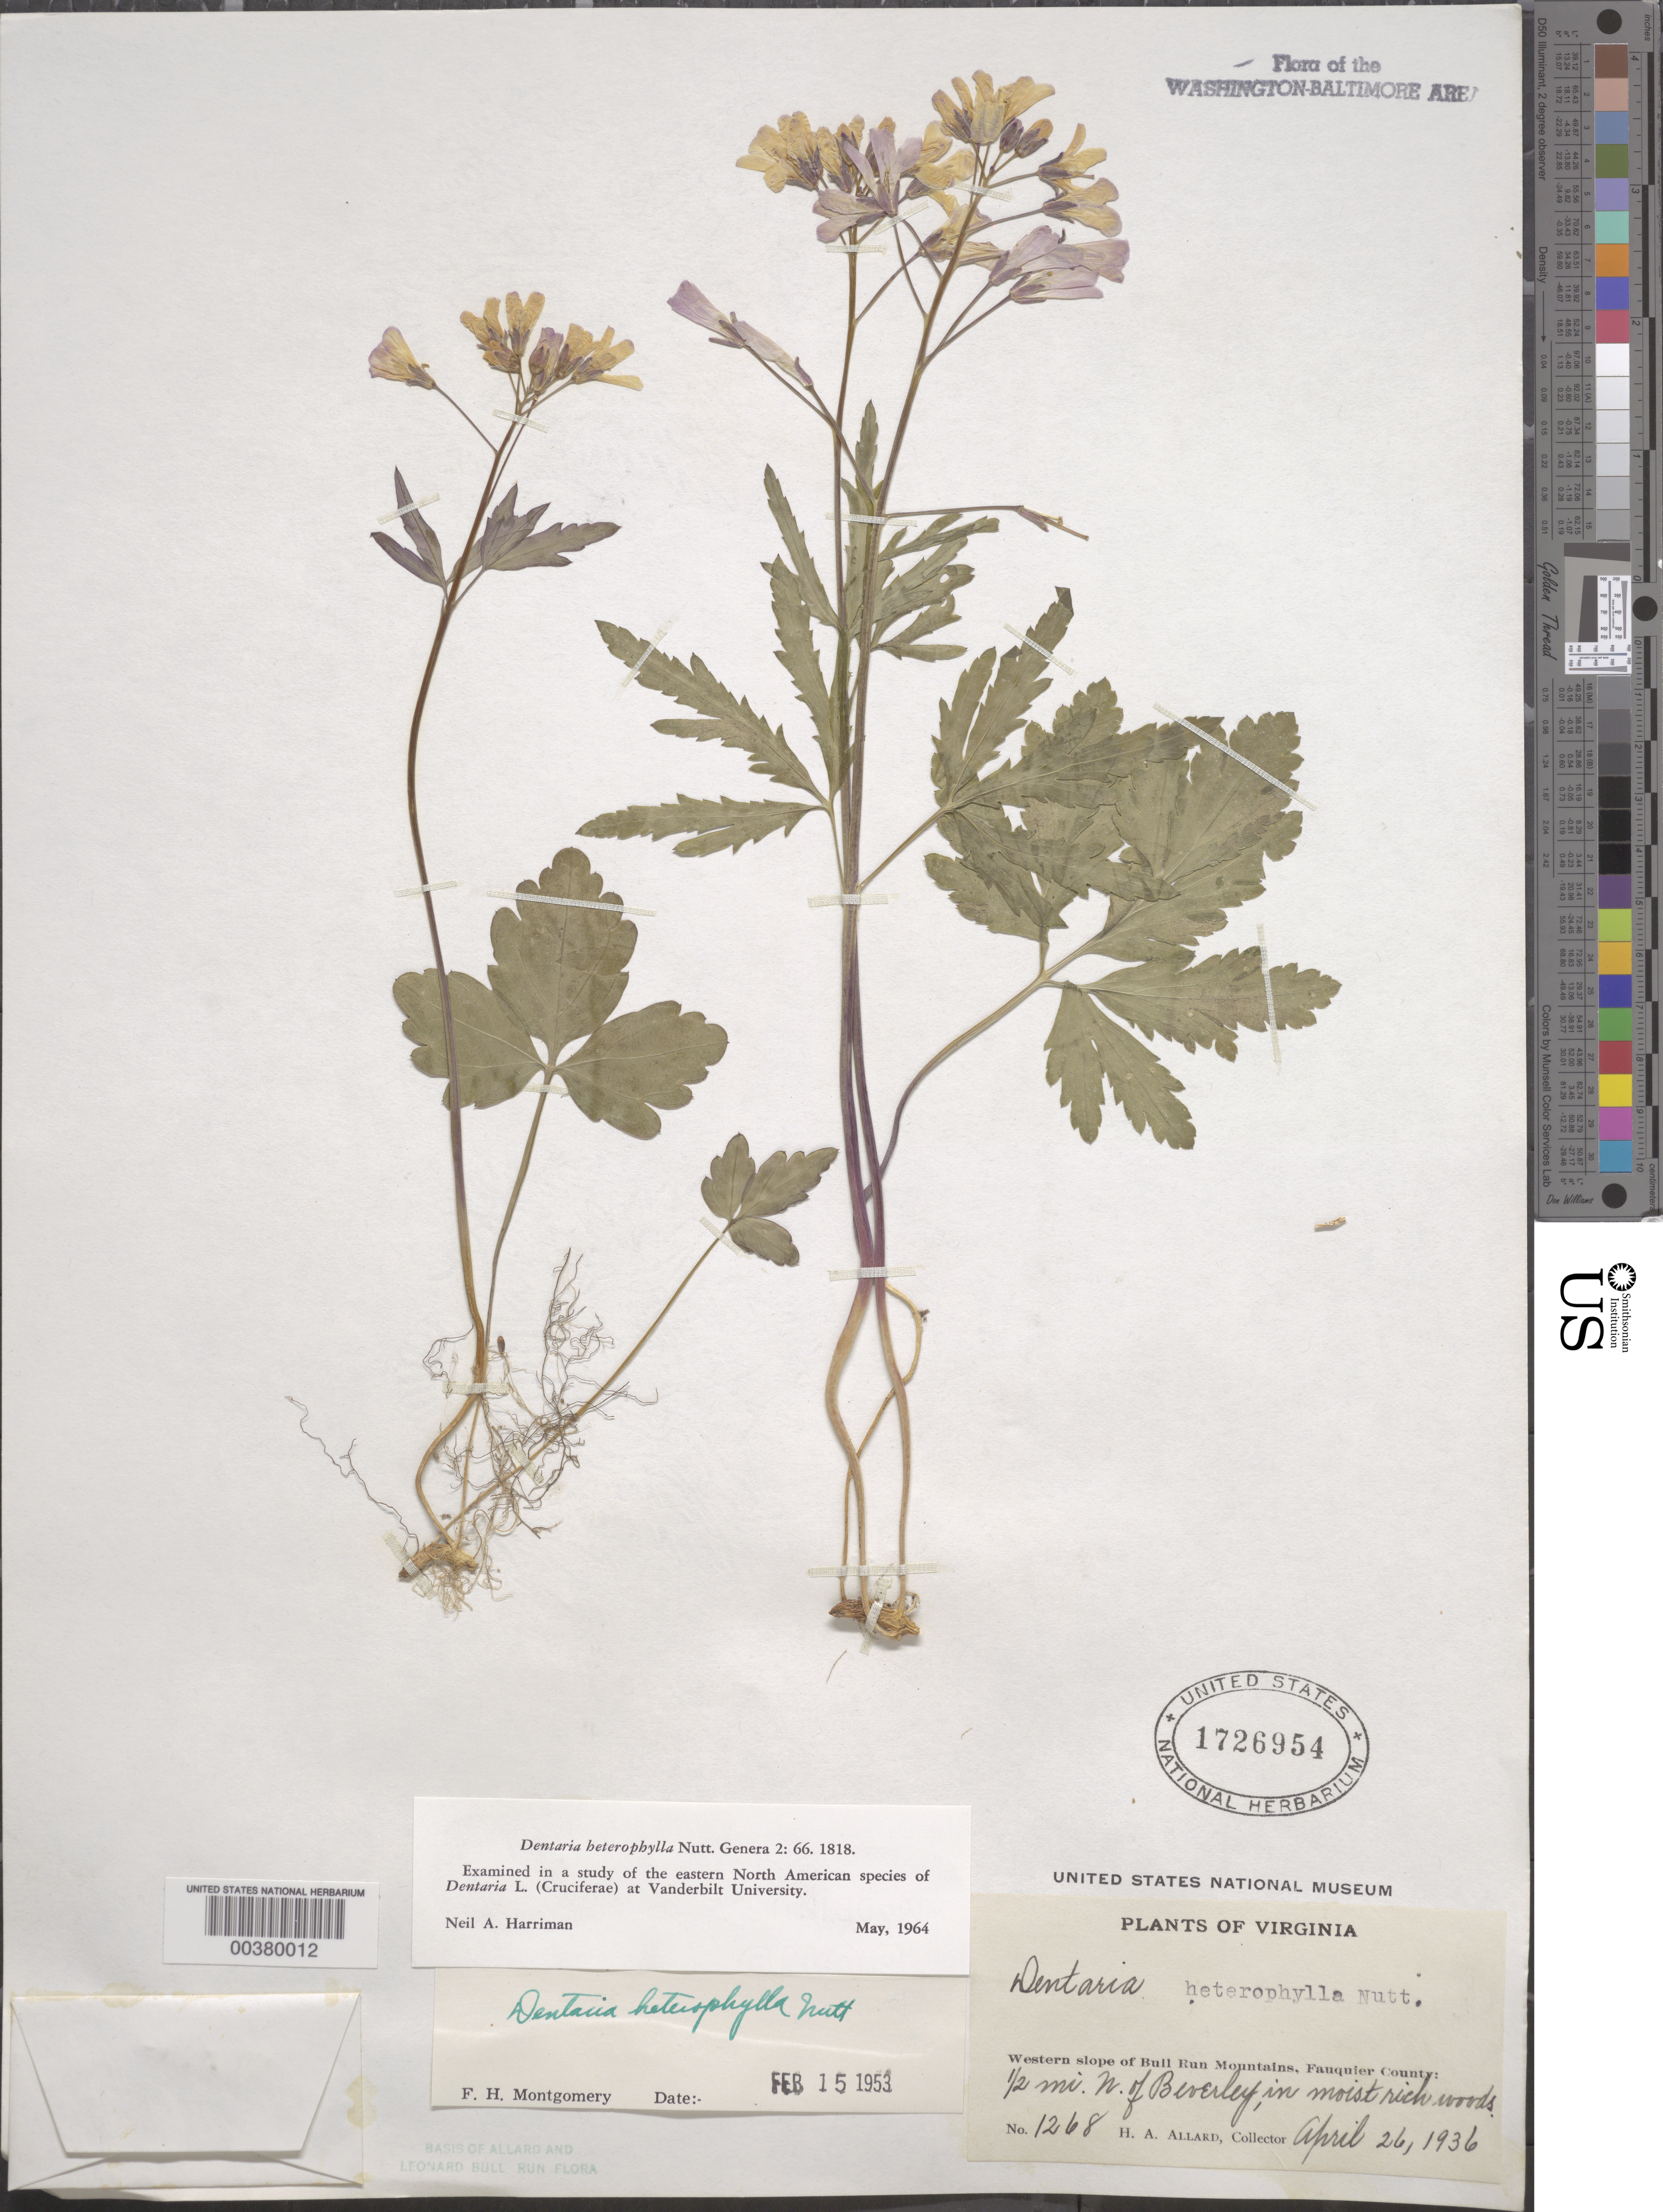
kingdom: Plantae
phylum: Tracheophyta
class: Magnoliopsida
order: Brassicales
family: Brassicaceae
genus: Cardamine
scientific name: Cardamine angustata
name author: O.E. Schulz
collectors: H. A. Allard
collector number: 1268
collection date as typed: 26 Apr 1936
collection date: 1936-04-26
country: United States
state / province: Virginia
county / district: Fauquier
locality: Western Slope of Bull Run Mountains, North of Beverley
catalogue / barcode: US 1726954